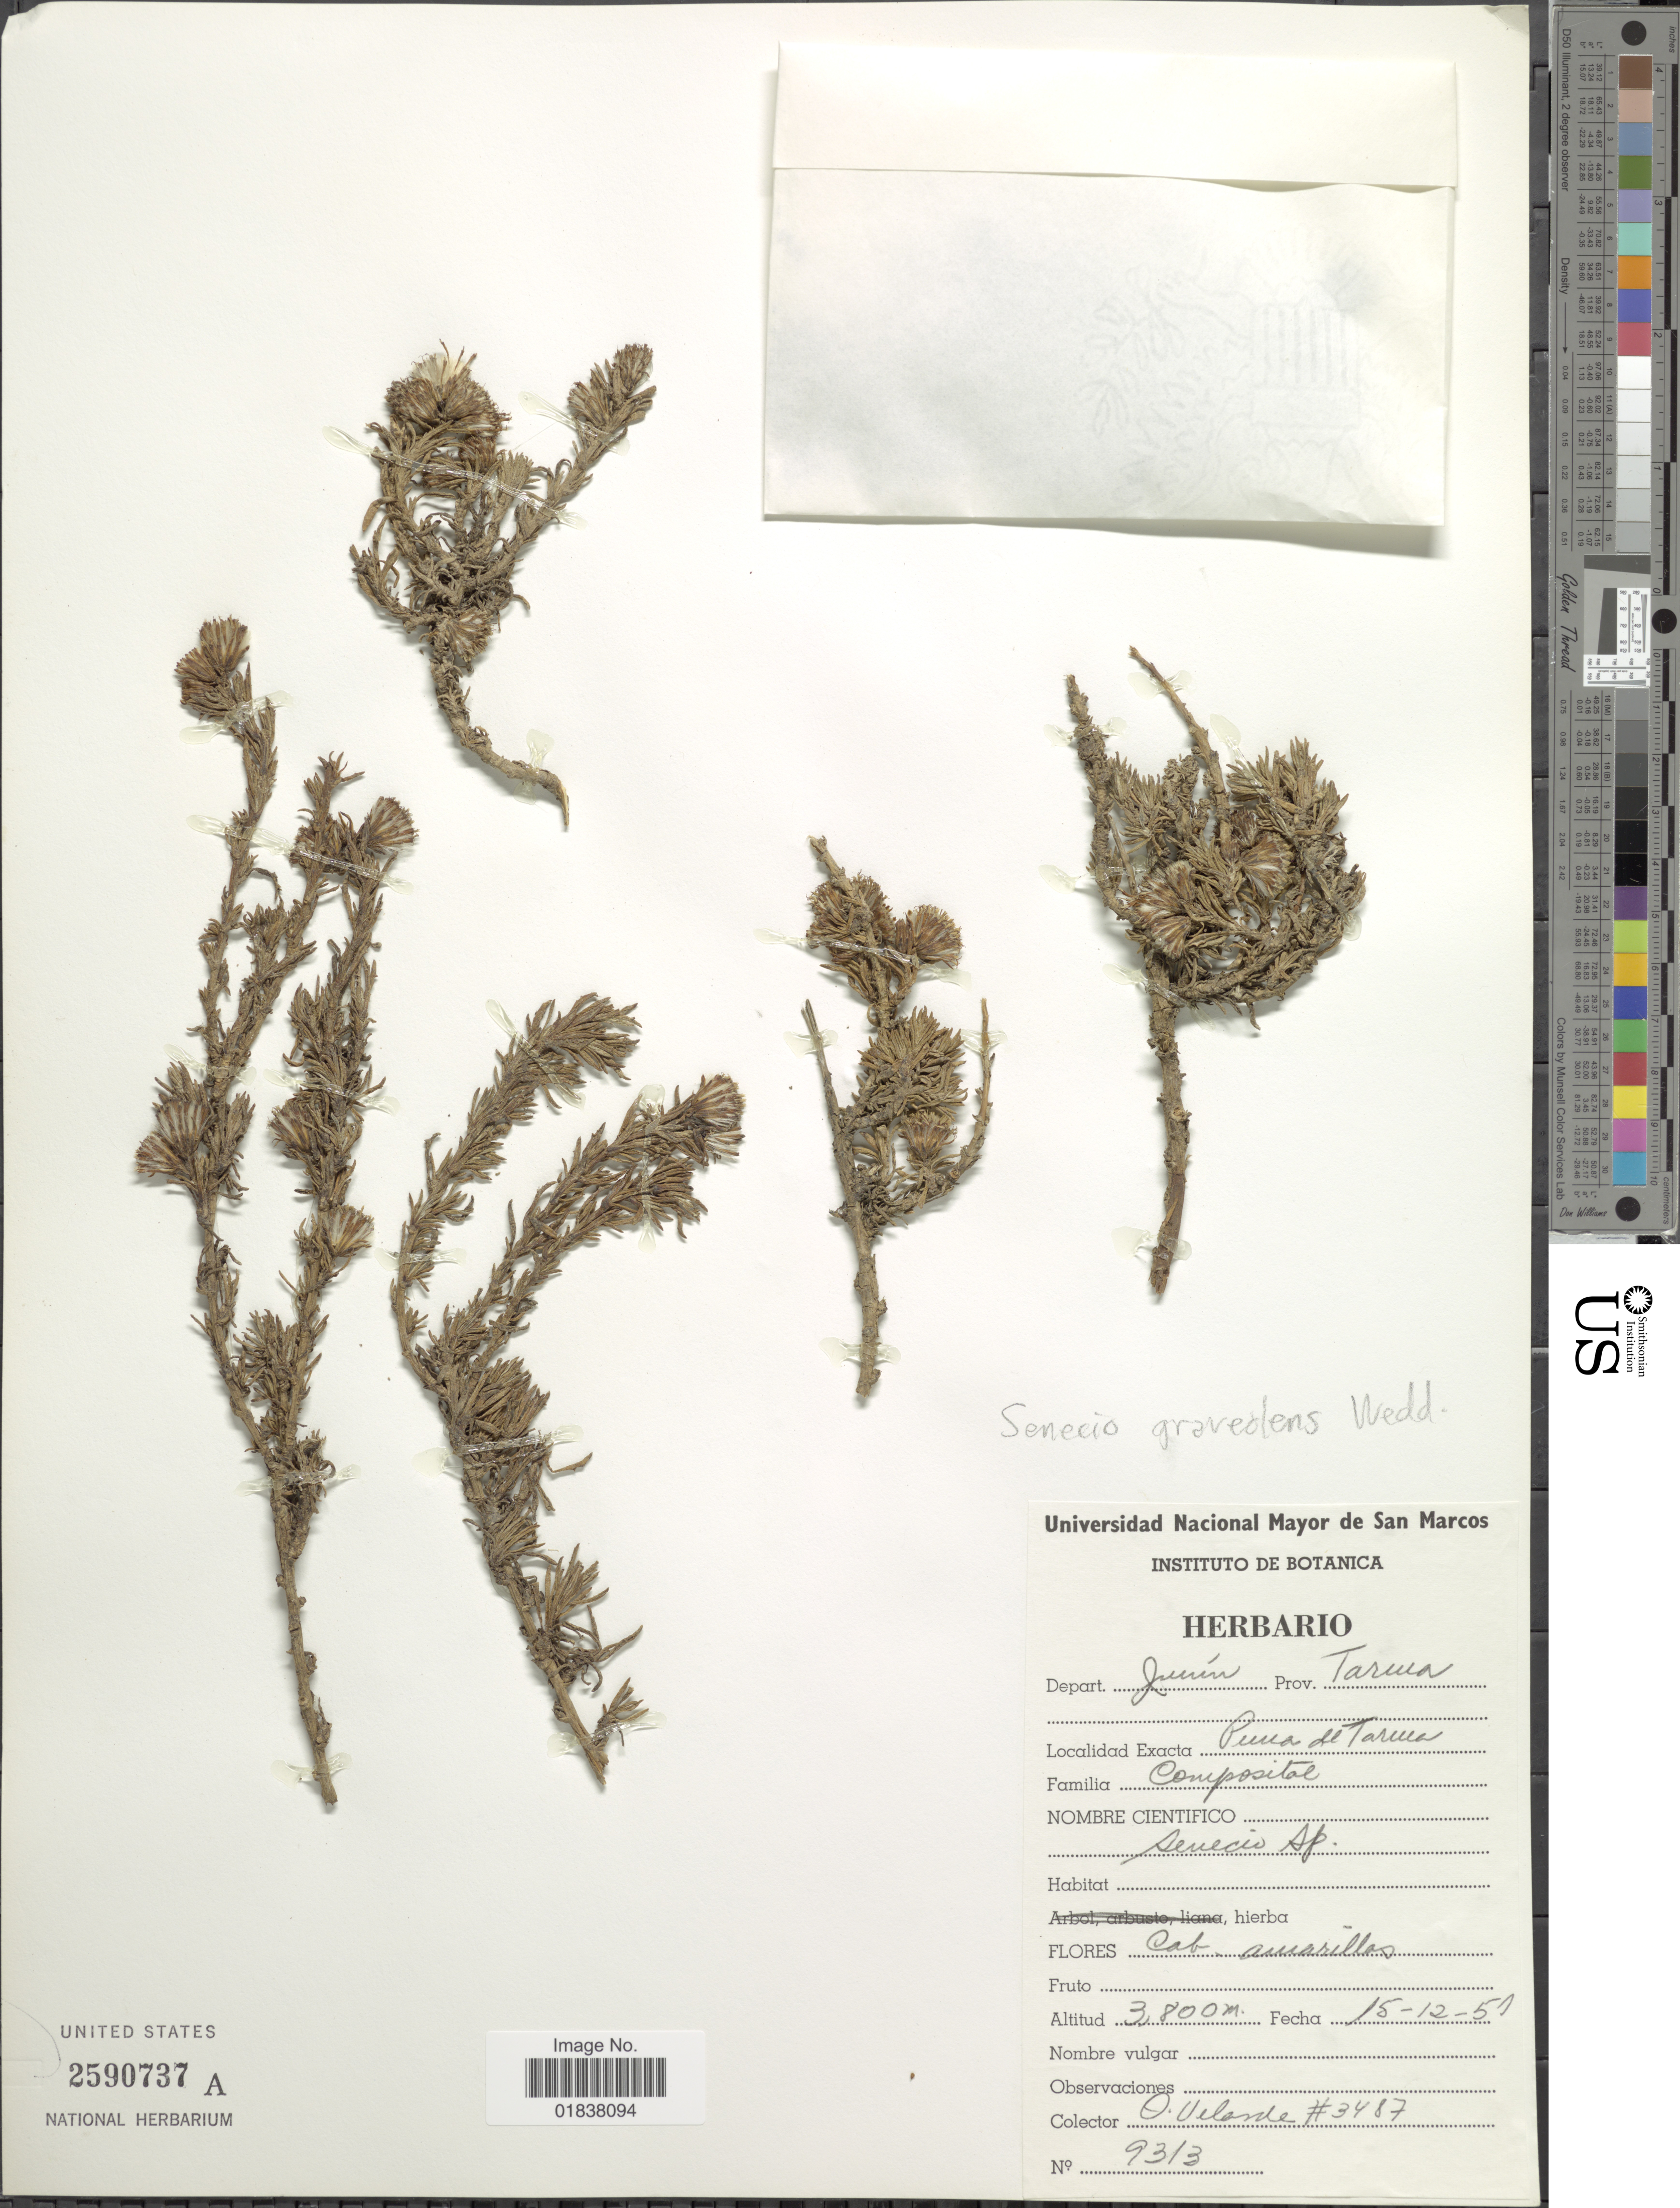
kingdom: Plantae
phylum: Tracheophyta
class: Magnoliopsida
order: Asterales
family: Asteraceae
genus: Senecio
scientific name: Senecio nutans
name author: Sch. Bip.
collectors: O. Velarde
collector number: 3487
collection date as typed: Transcribed d/m/y: 15/12/57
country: Peru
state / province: Junín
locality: Prov. Tarma, Puna de Tarma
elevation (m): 3800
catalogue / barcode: US 2590737A